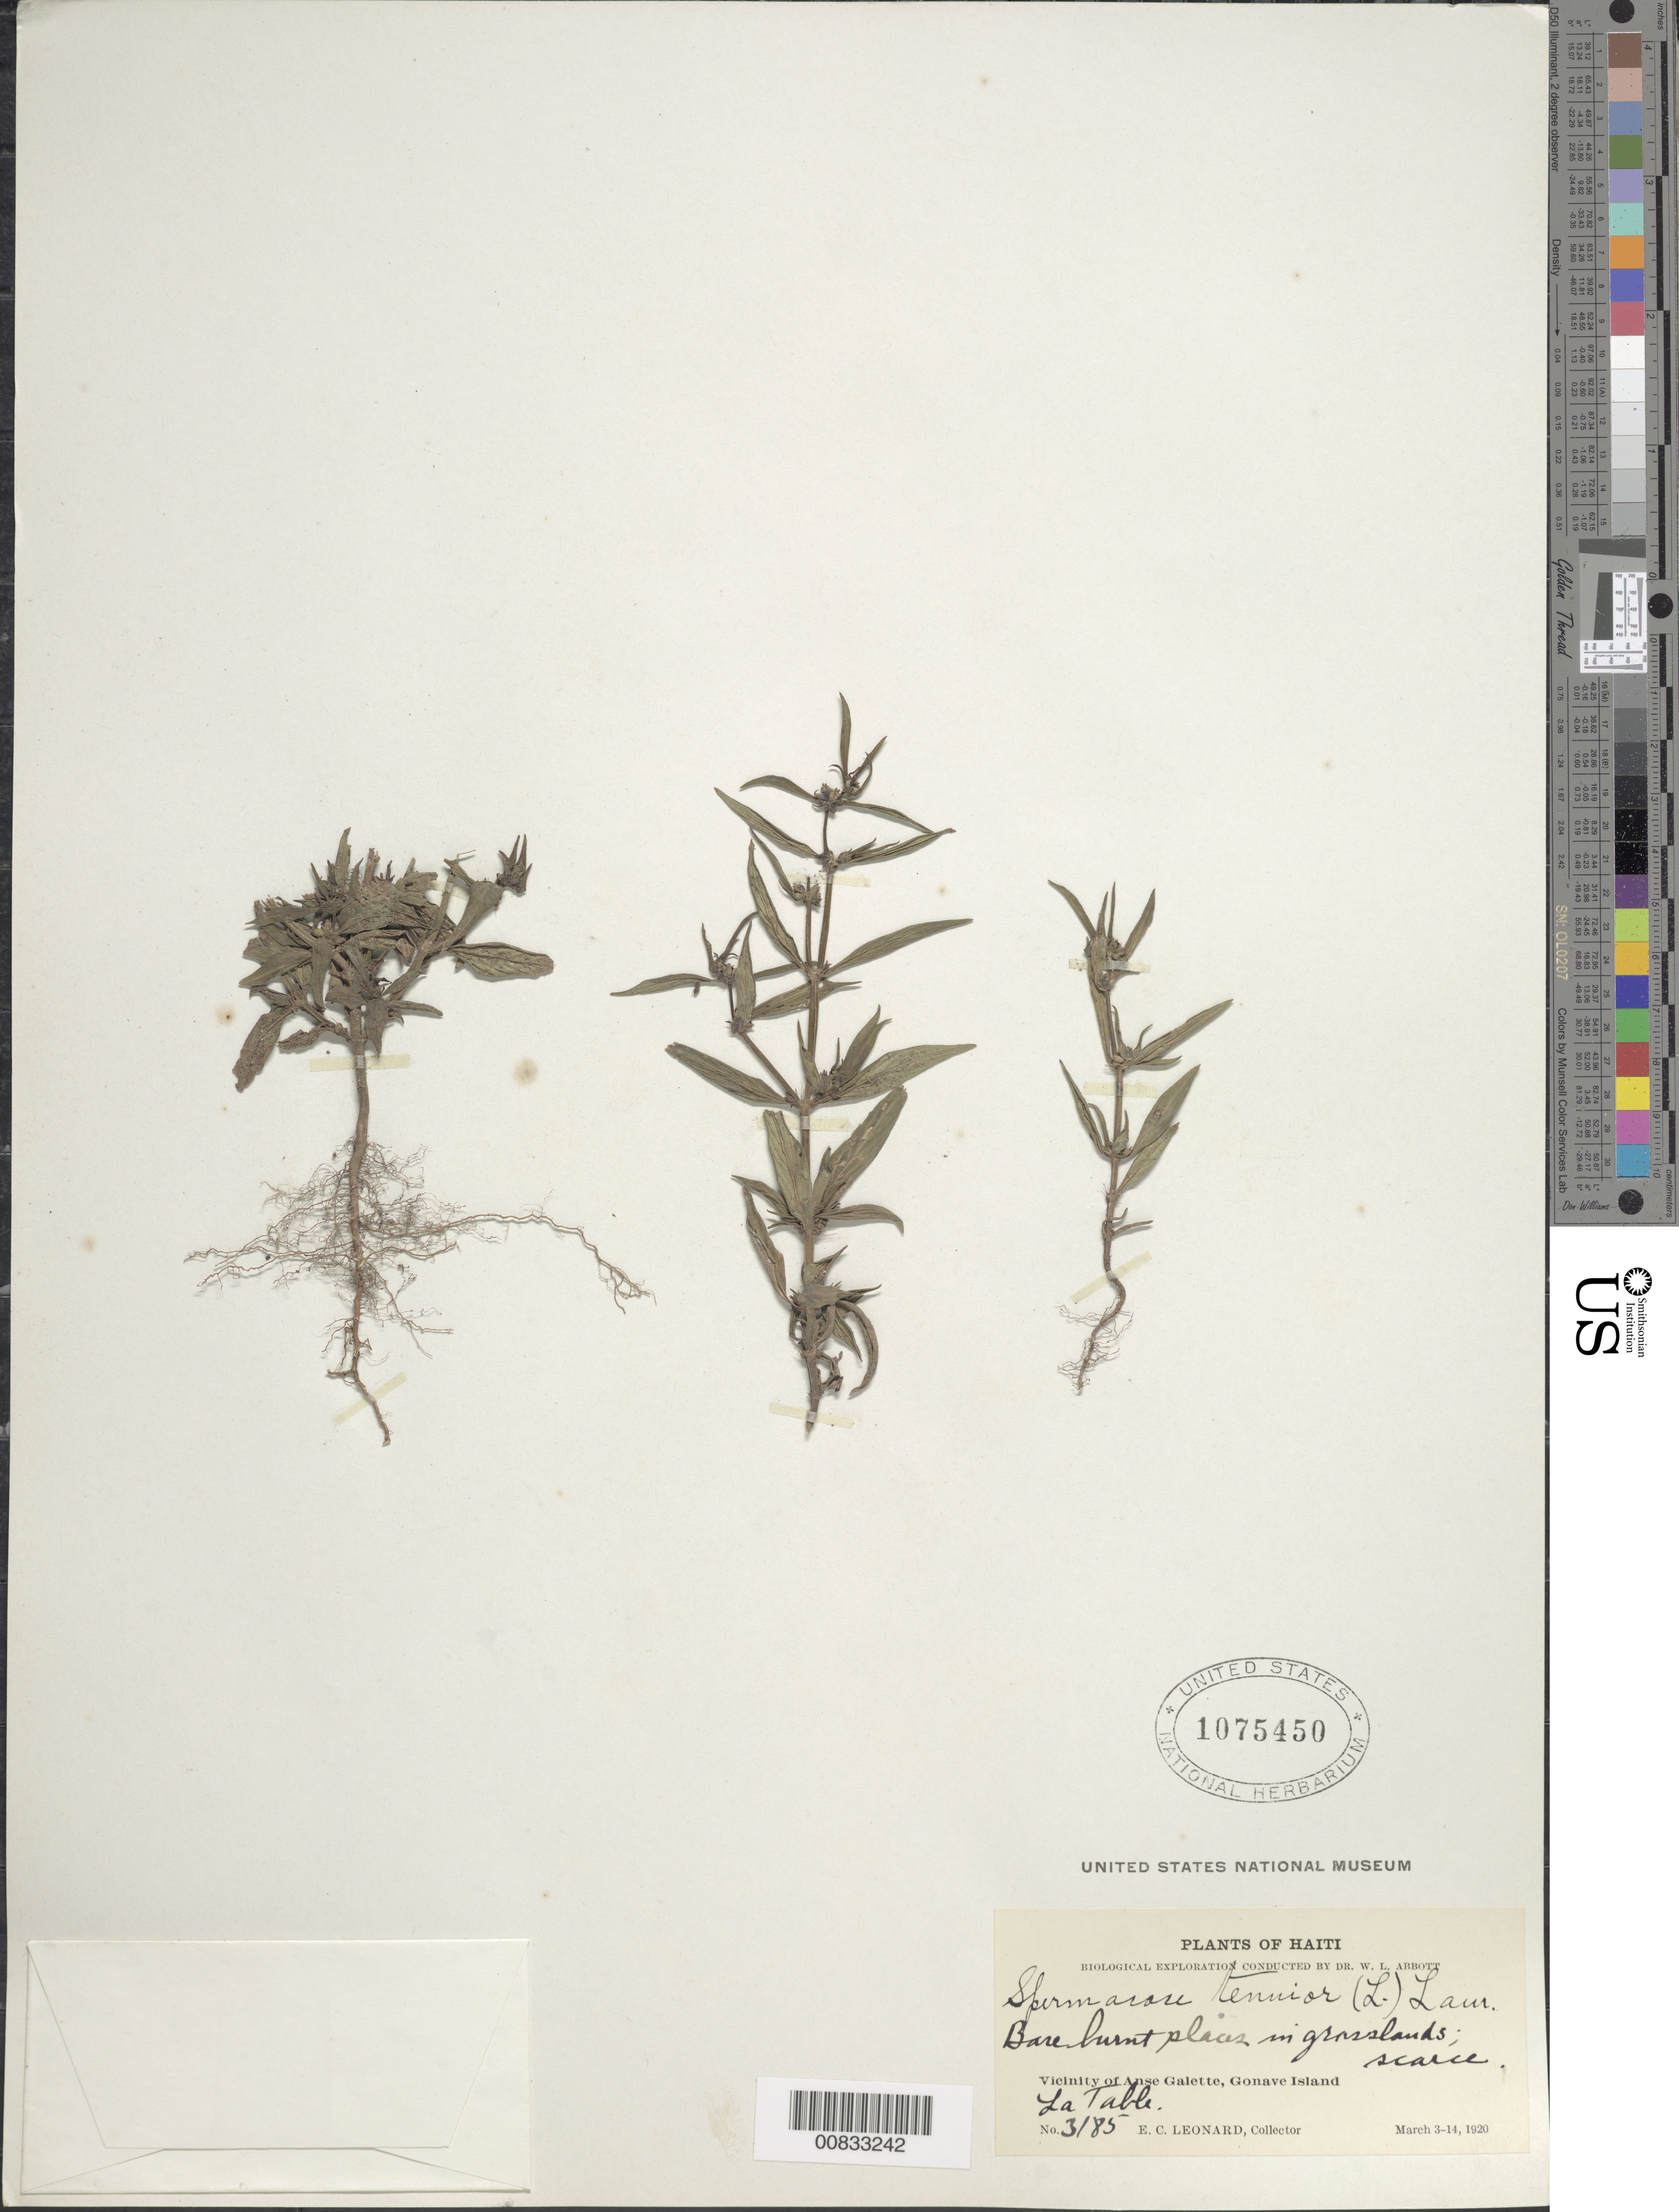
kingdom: Plantae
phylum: Tracheophyta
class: Magnoliopsida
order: Gentianales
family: Rubiaceae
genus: Spermacoce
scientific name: Spermacoce tenuior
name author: L.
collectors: E. C. Leonard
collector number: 3185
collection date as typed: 03 Mar 1920 to 14 Mar 1920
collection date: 1920-03-03/1920-03-14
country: Haiti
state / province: Ouest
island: Île de la Gonâve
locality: Vicinity of Anse Galette, La Table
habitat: Bare burnt places in grasslands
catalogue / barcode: US 1075450